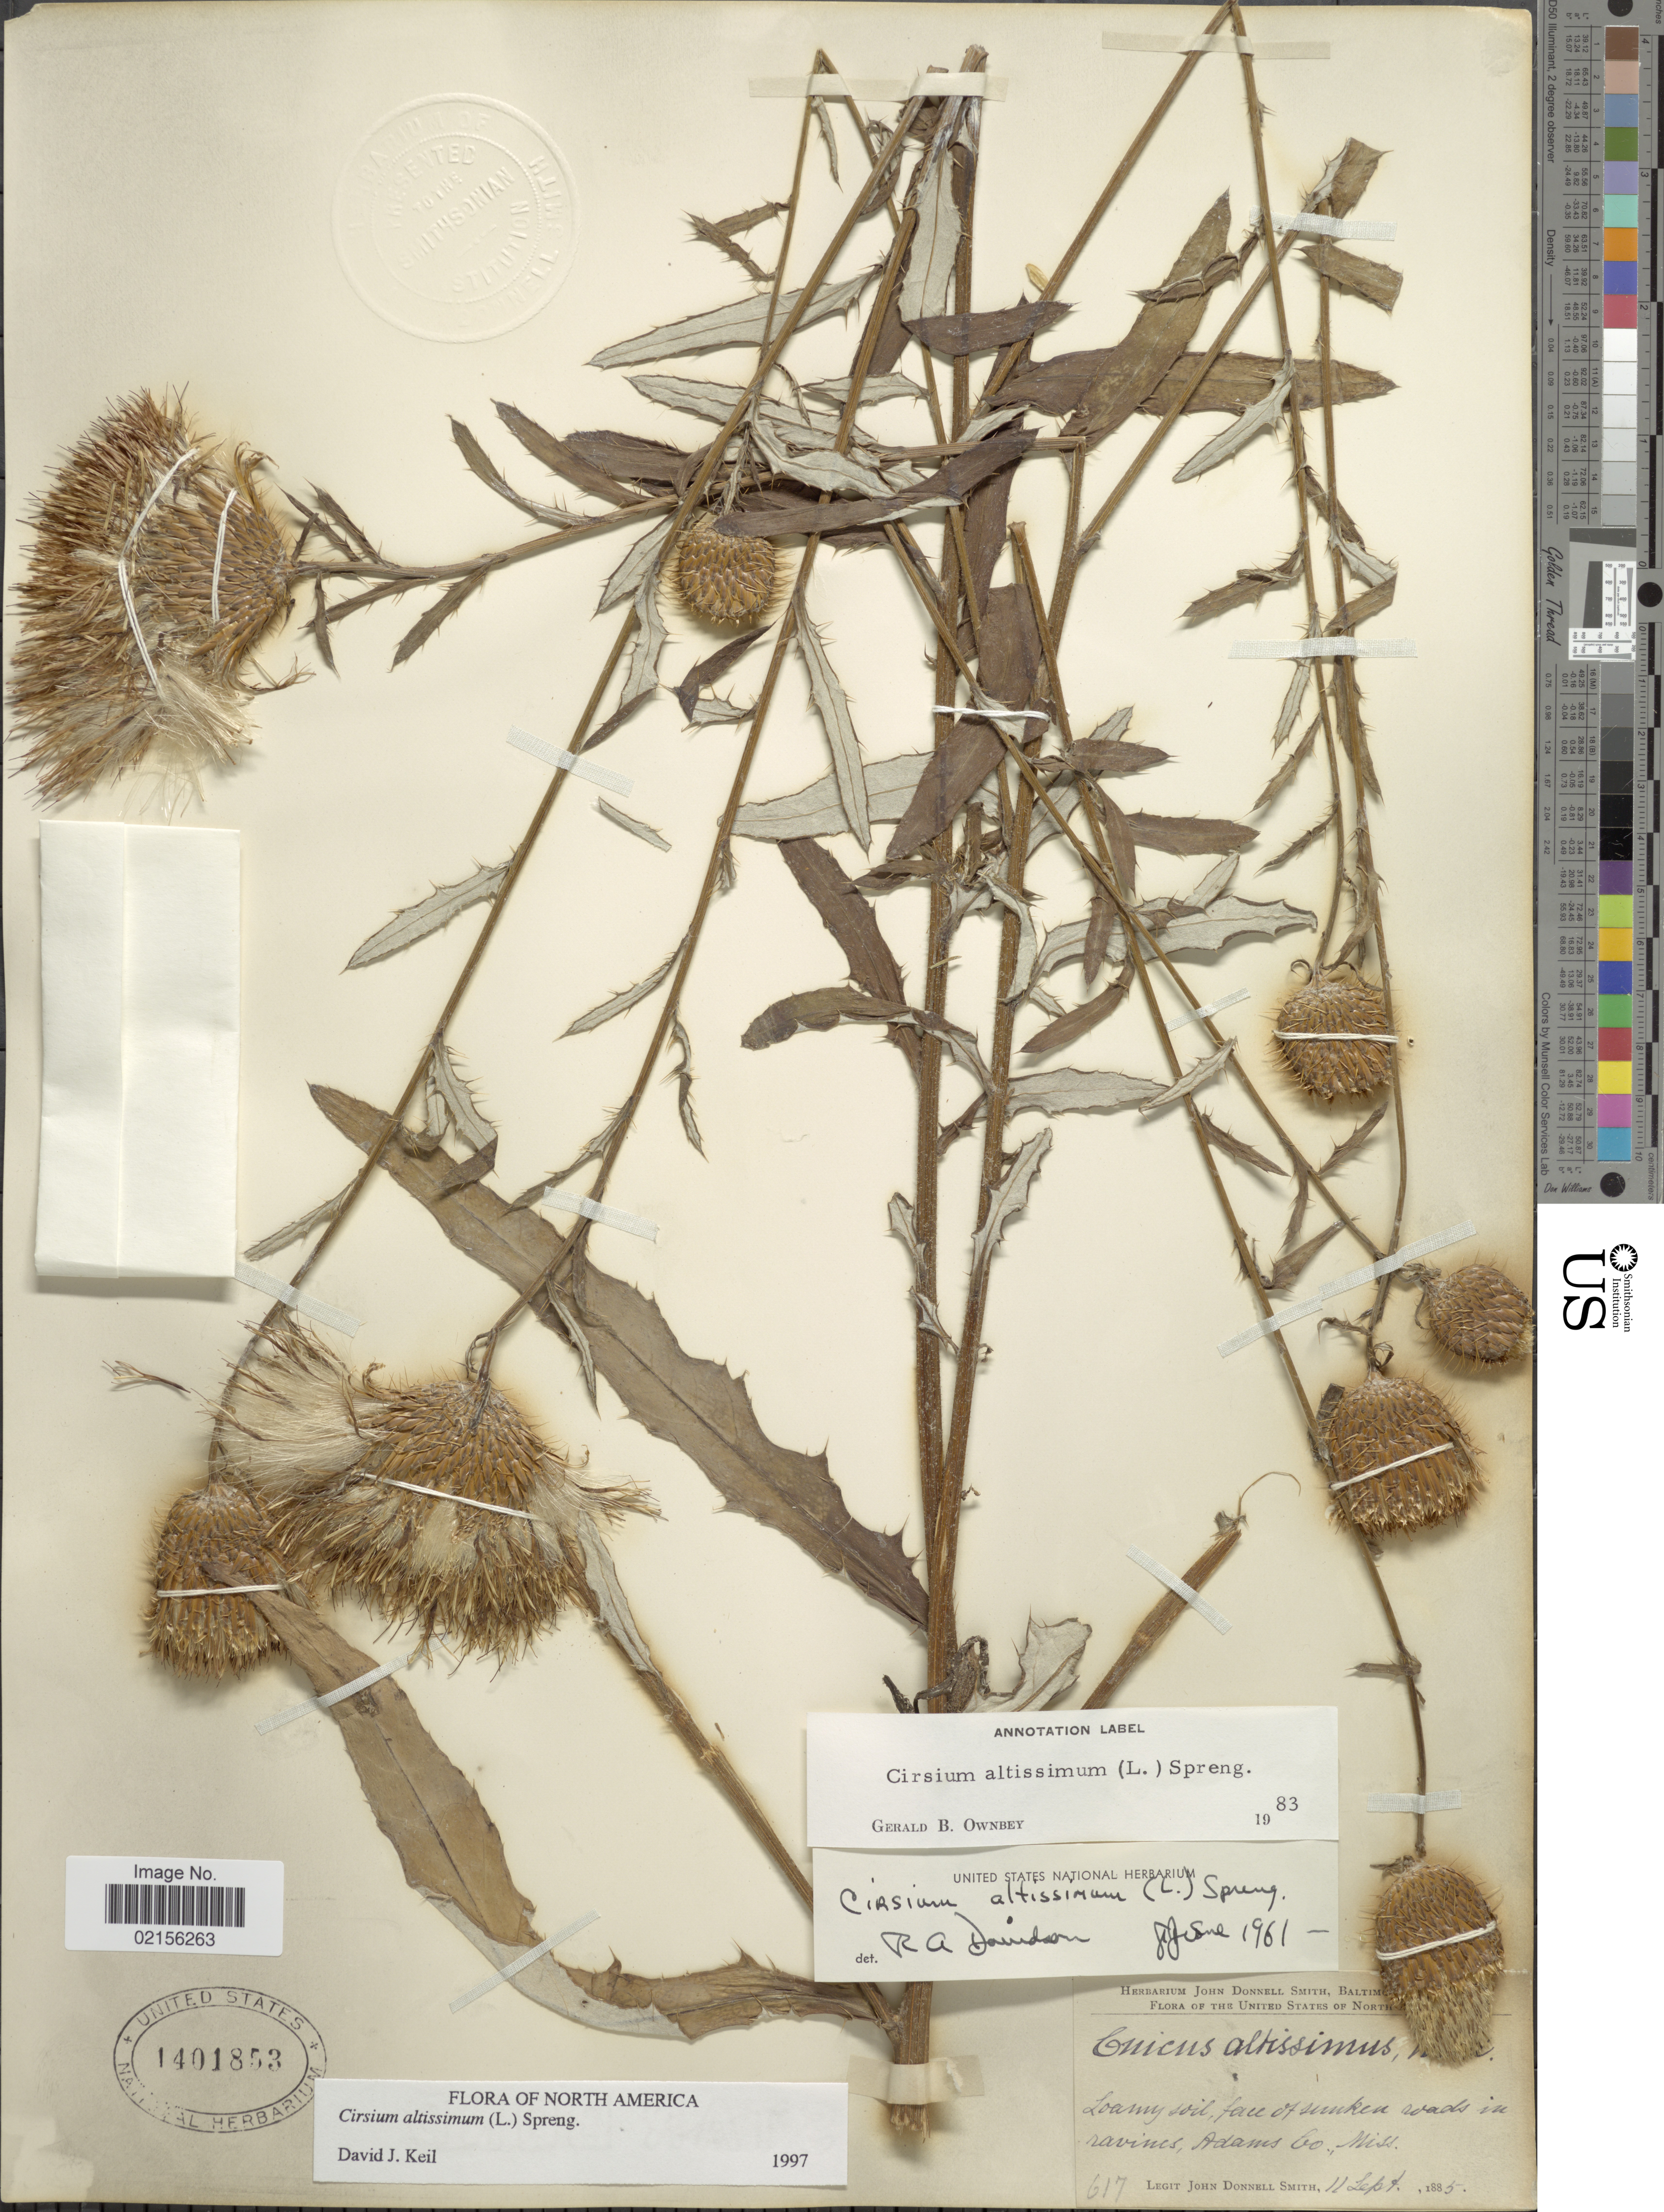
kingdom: Plantae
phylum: Tracheophyta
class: Magnoliopsida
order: Asterales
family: Asteraceae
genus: Cirsium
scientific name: Cirsium altissimum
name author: (L.) Spreng.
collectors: J. Donnell Smith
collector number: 617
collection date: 1885-09-11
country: United States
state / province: Mississippi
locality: Face of sunken roads in ravines, Adams Co.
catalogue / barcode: US 1401853